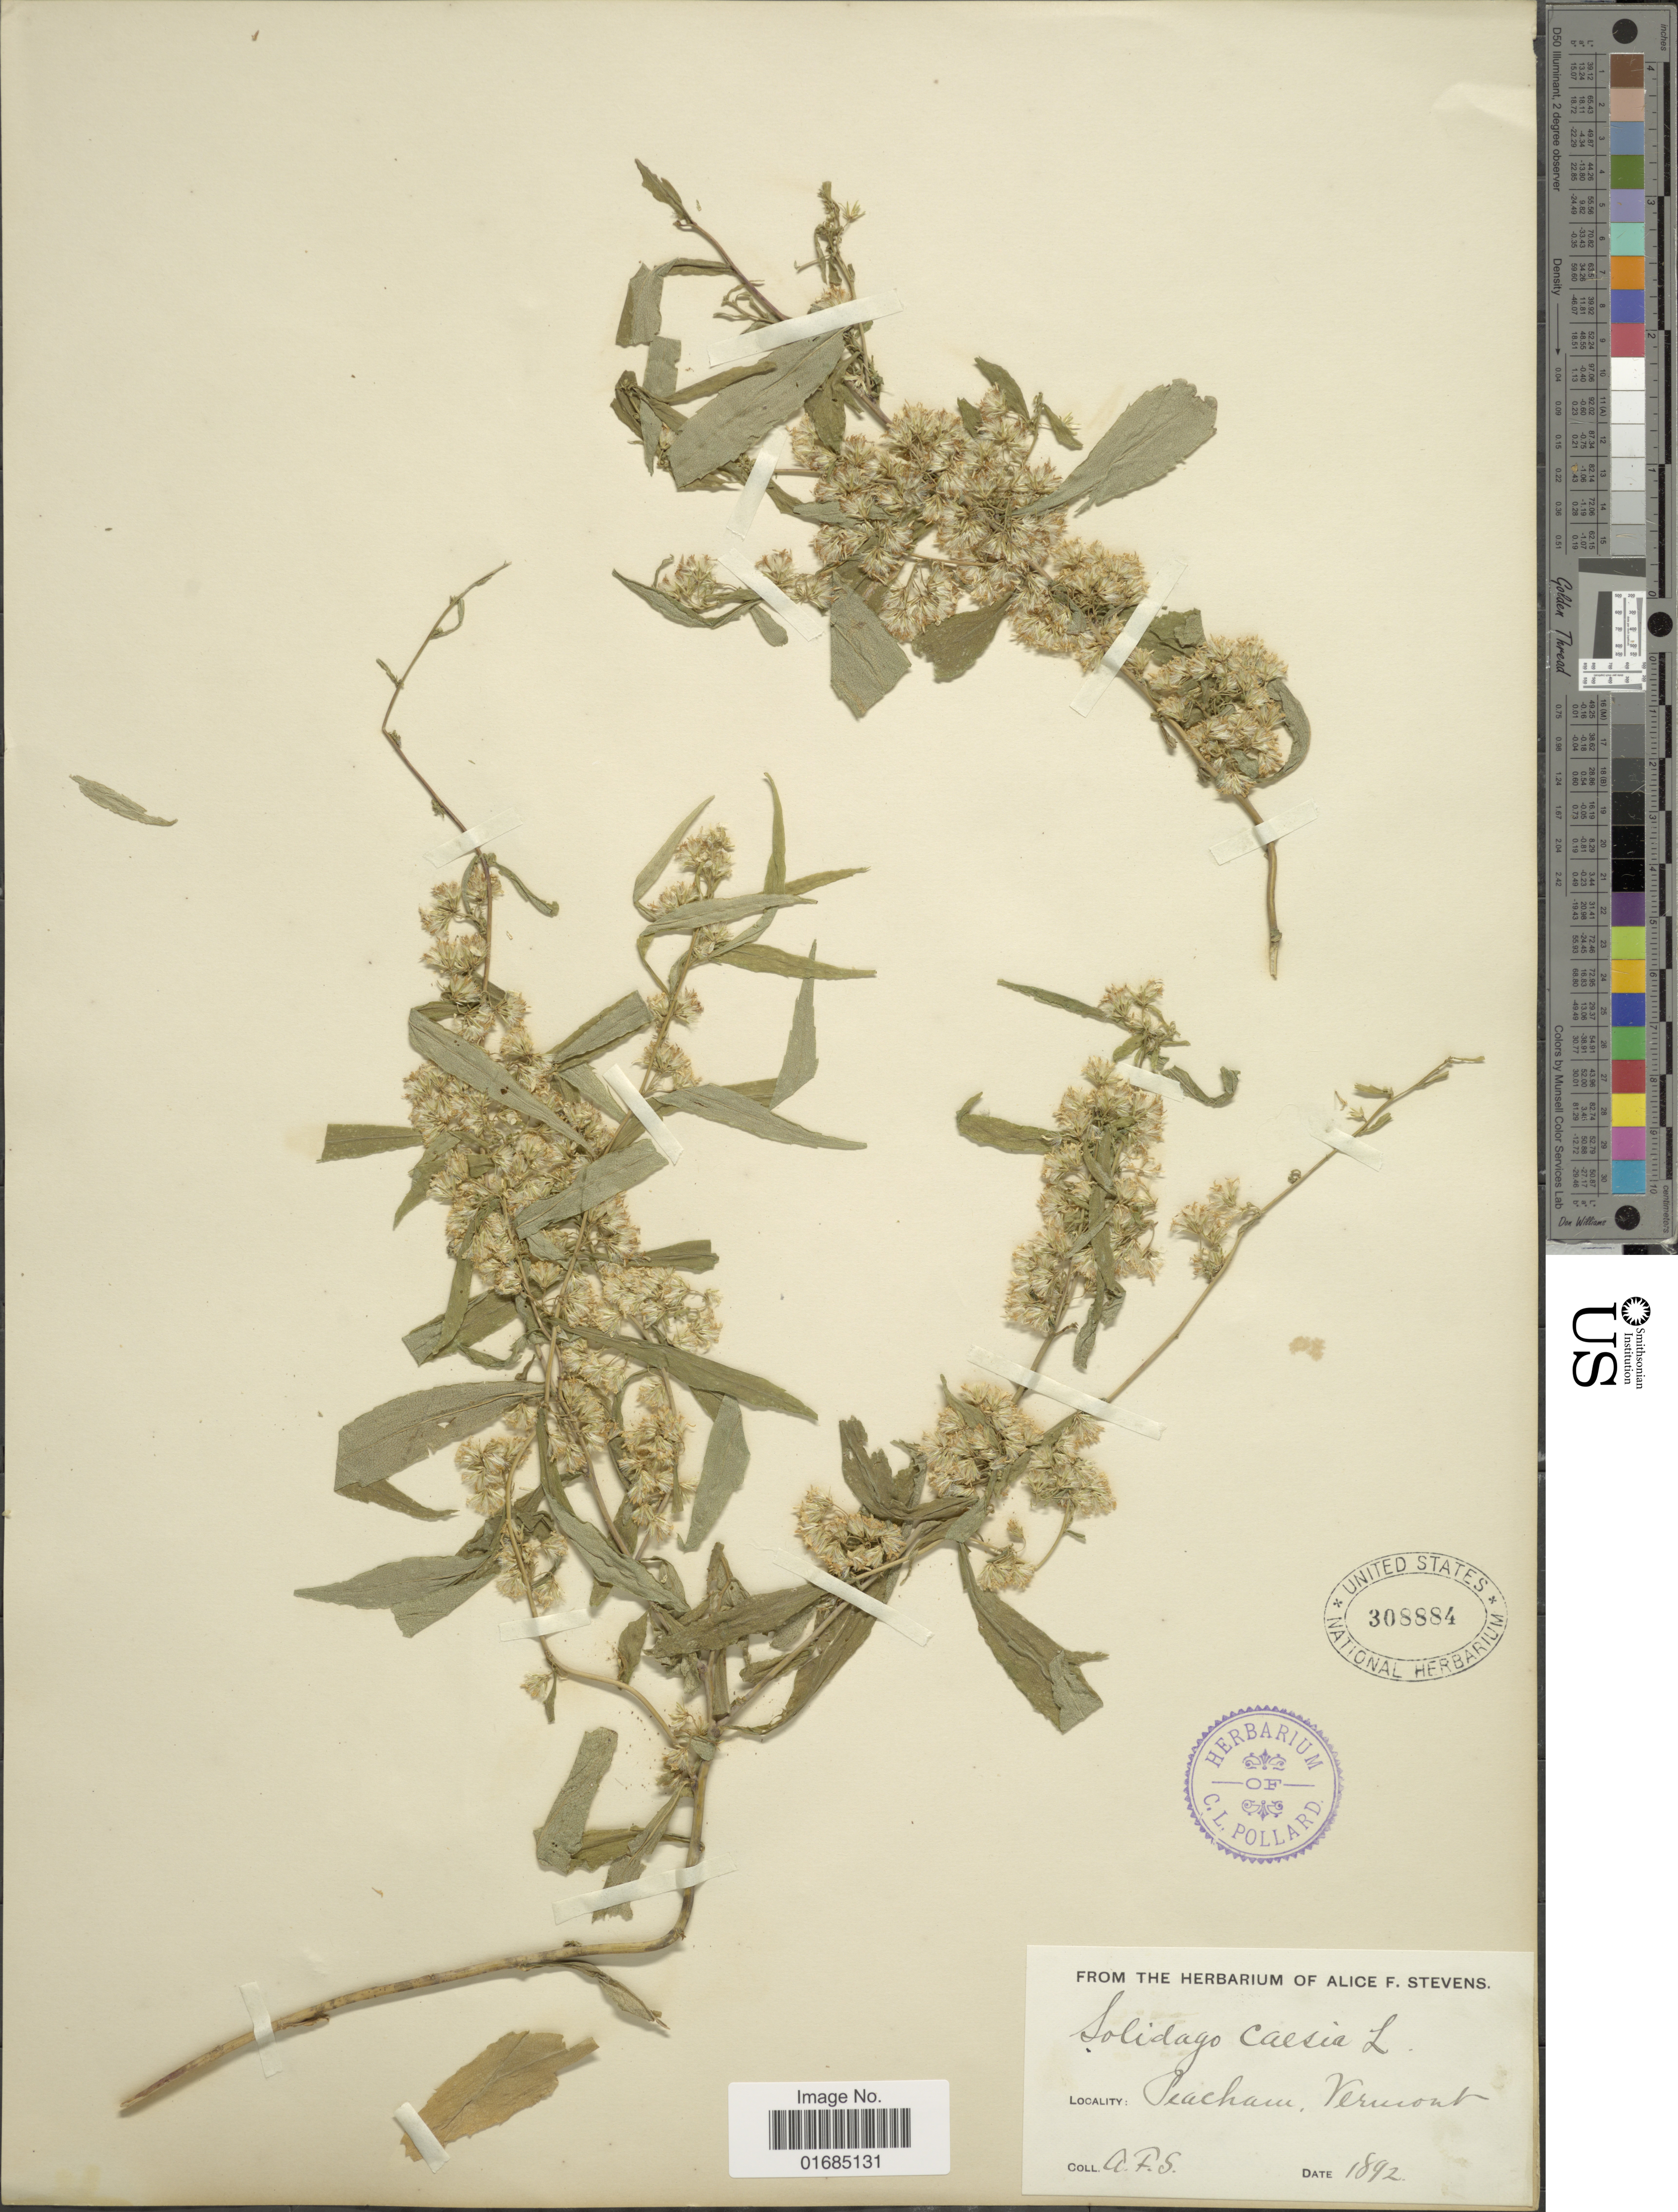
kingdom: Plantae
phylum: Tracheophyta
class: Magnoliopsida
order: Asterales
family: Asteraceae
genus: Solidago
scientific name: Solidago caesia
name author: L.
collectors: A. Stevens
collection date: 1892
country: United States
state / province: Vermont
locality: Peacham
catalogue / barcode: US 308884